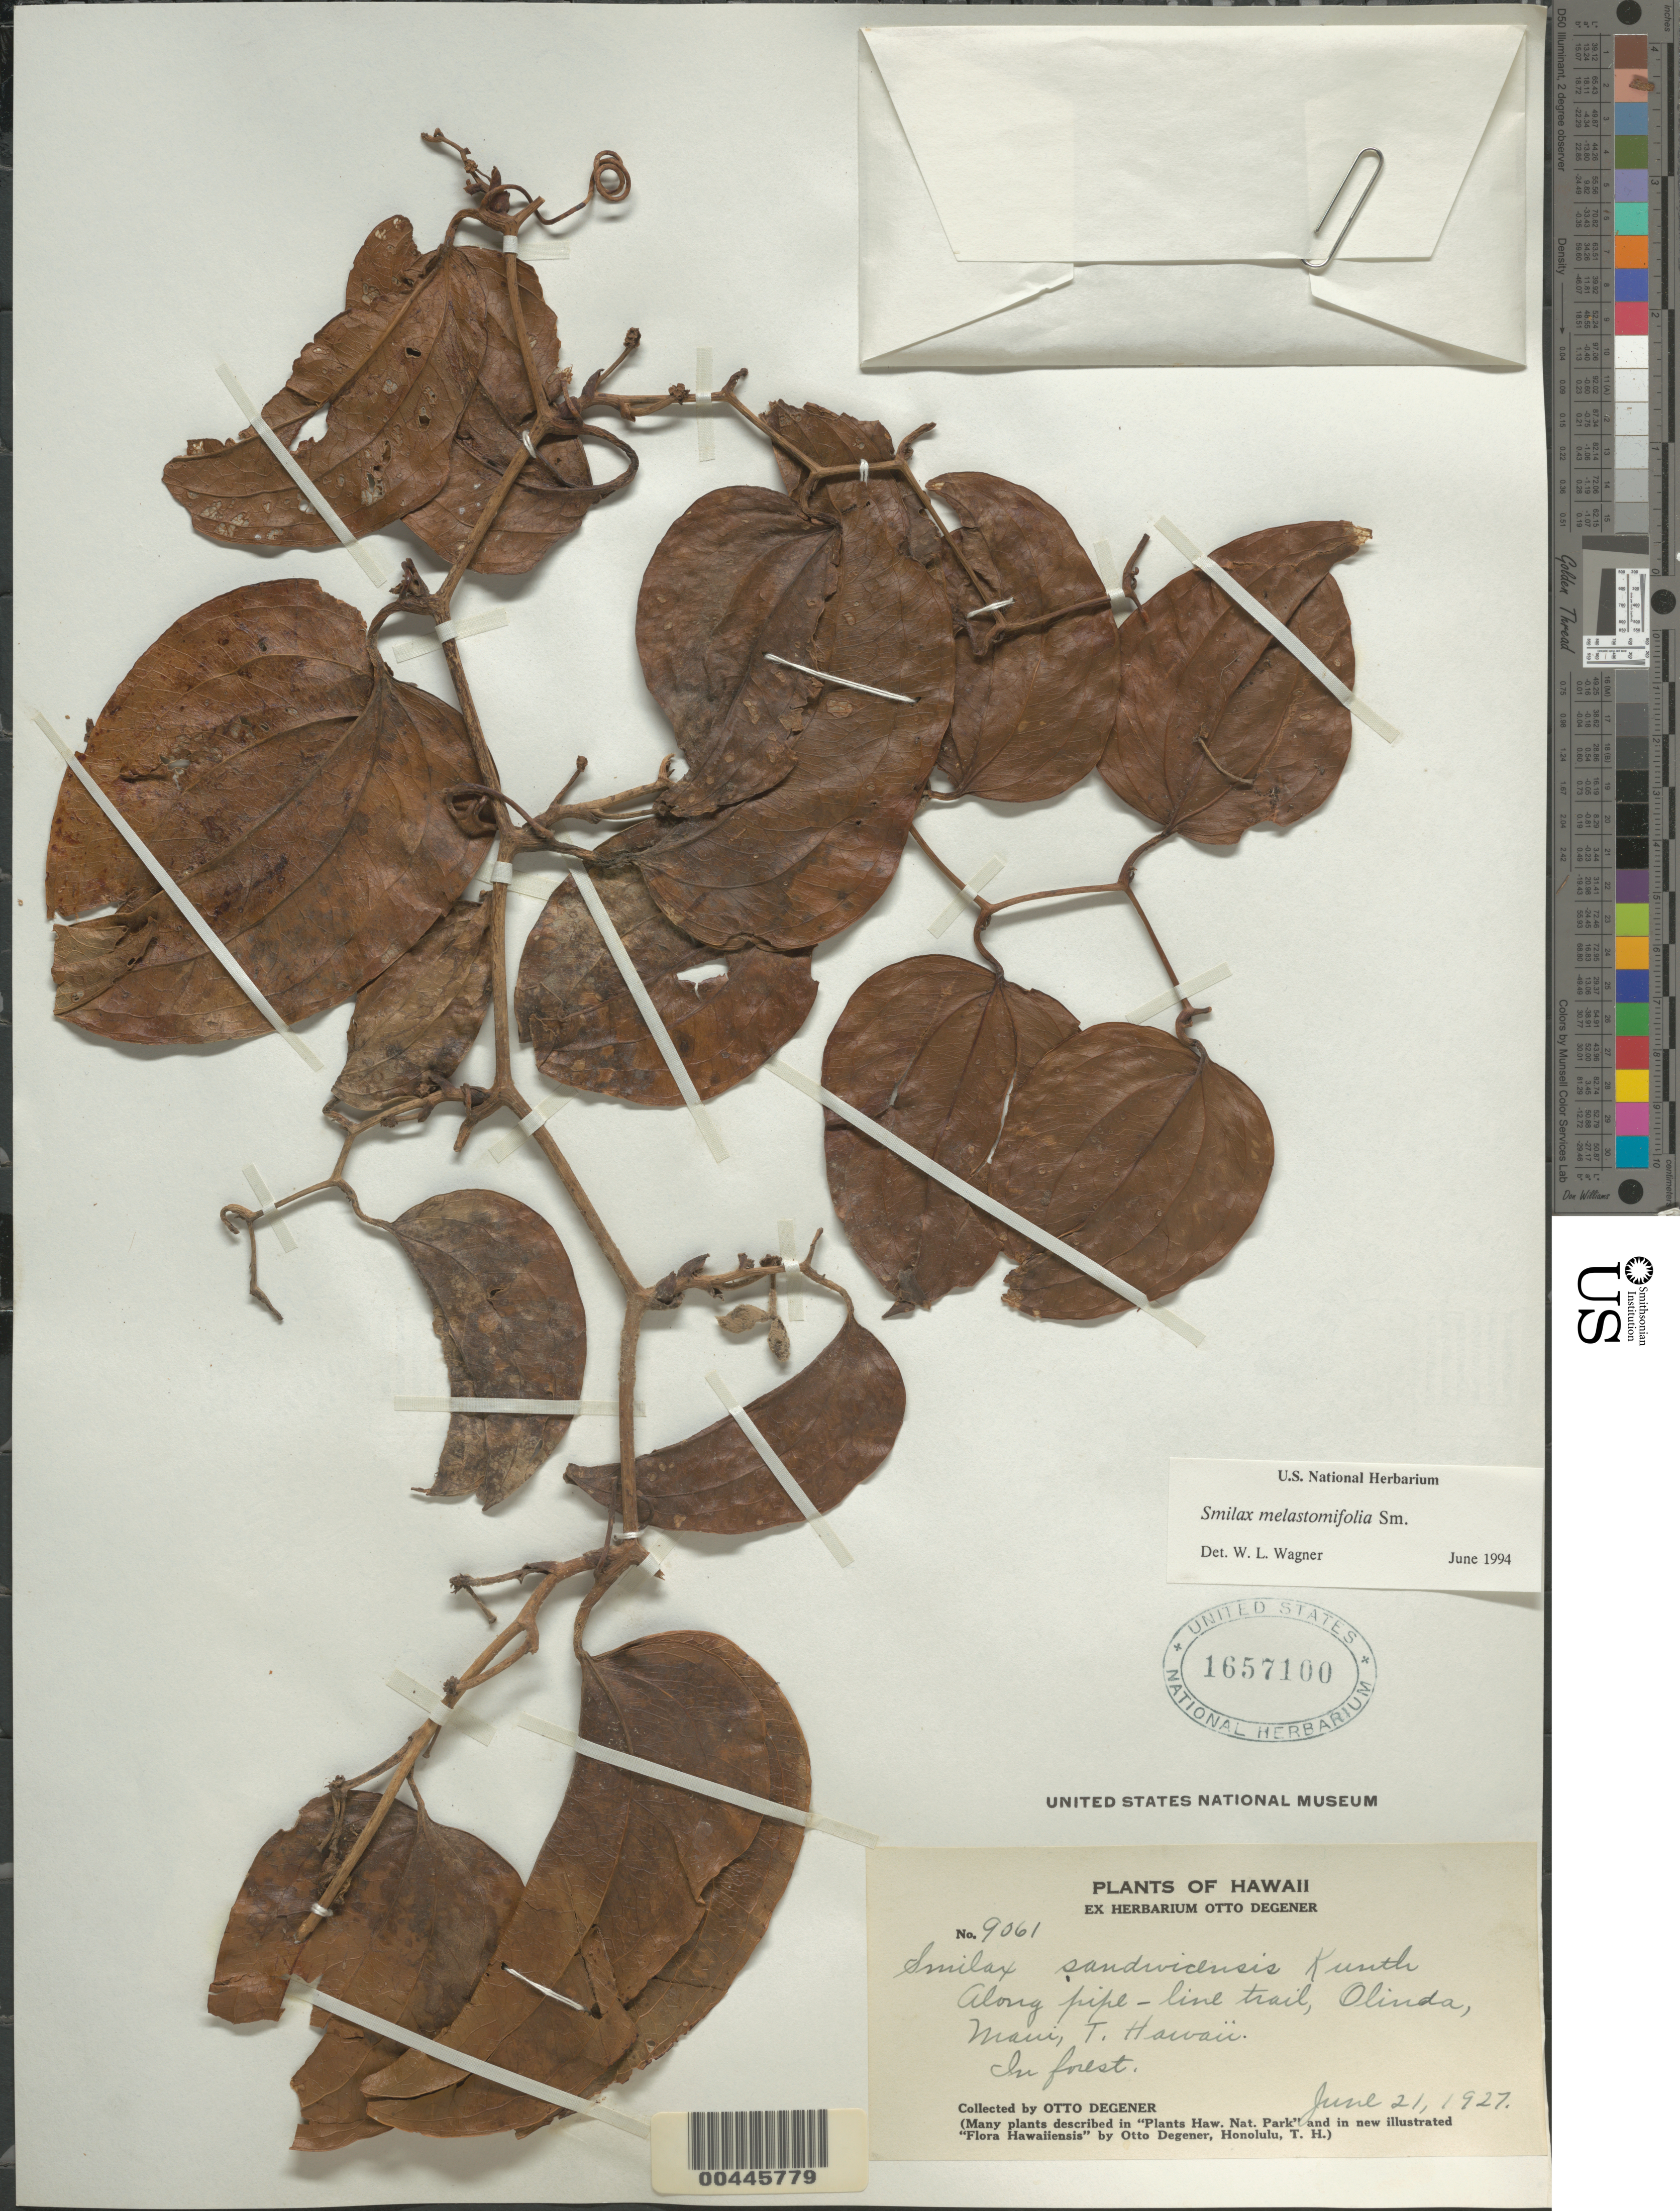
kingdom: Plantae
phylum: Tracheophyta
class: Liliopsida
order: Liliales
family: Smilacaceae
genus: Smilax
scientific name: Smilax melastomifolia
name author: Sm.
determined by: Wagner, W. L., (BOT), Smithsonian Institution - National Museum of Natural History (UNITED STATES)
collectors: O. Degener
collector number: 9061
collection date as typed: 21 Jun 1927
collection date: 1927-06-21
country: United States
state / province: Hawaii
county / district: Maui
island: Maui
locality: Along pipe-line trail, Olinda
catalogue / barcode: US 1657100